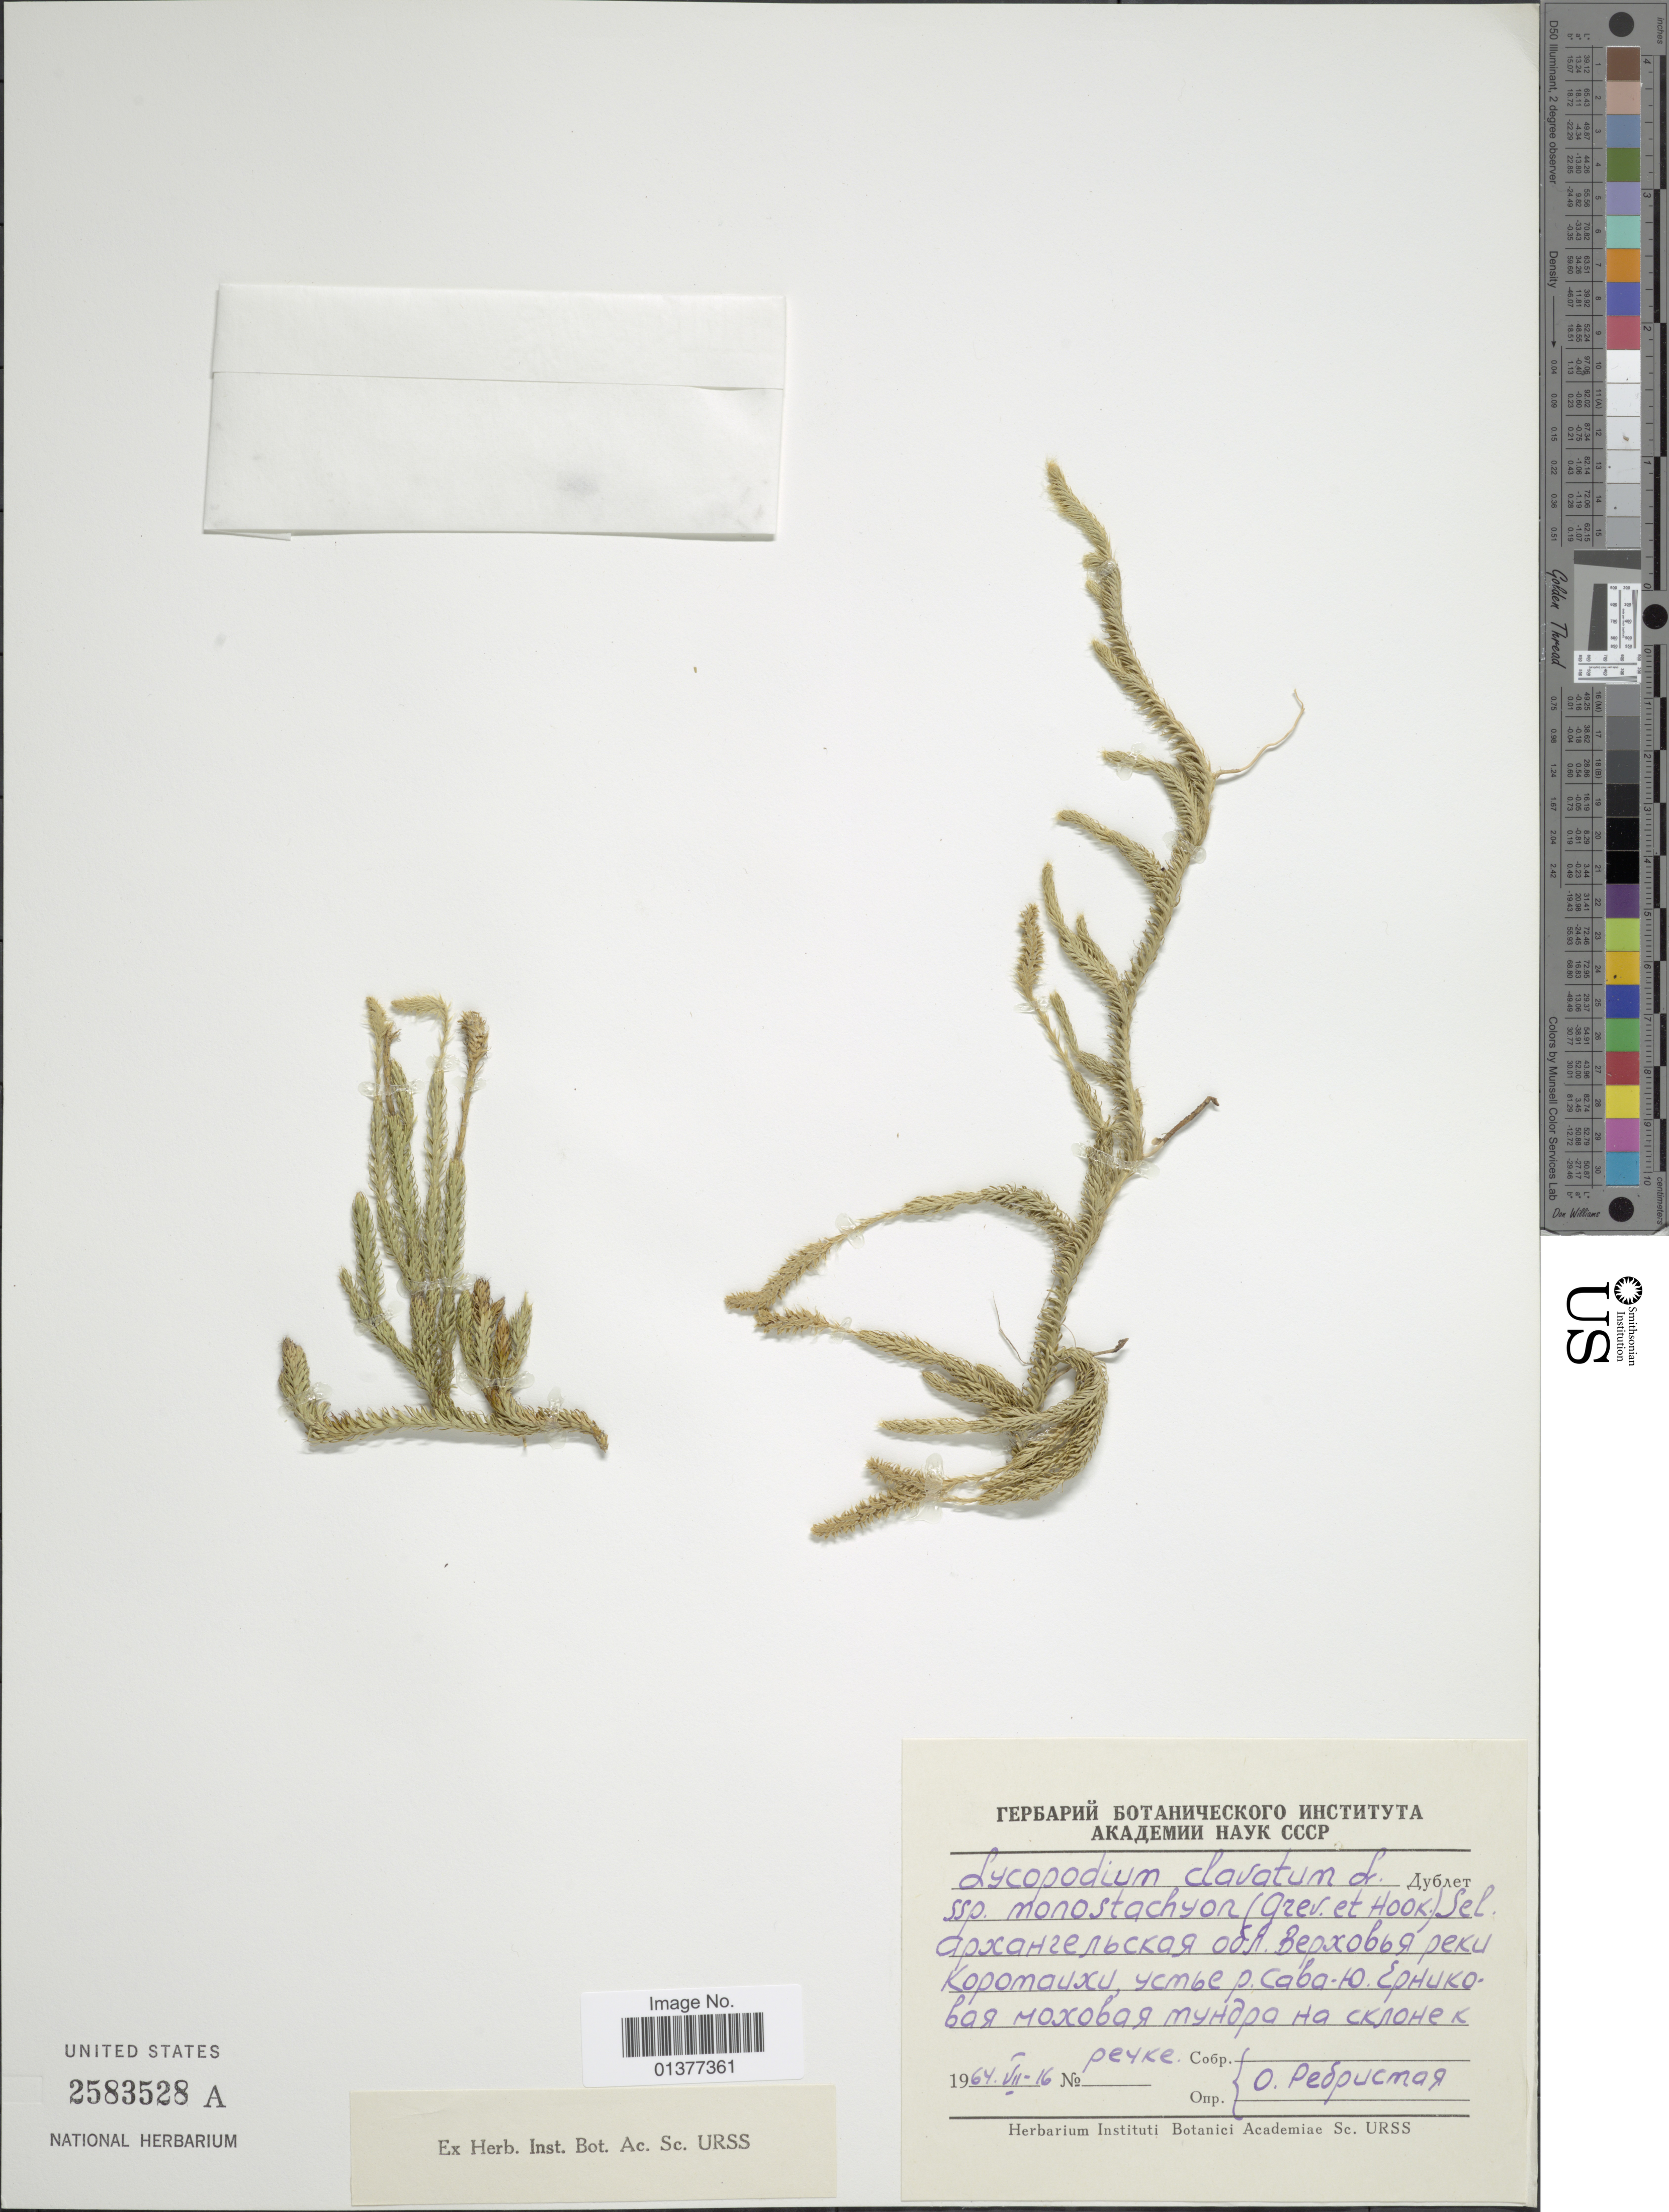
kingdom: Plantae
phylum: Tracheophyta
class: Lycopodiopsida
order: Lycopodiales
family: Lycopodiaceae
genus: Lycopodium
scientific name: Lycopodium clavatum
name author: L.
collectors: O. Rebristaya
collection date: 1964-07-16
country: Russian Federation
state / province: Arkhangelsk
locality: River Korotaikha, mouth of river Sava-U.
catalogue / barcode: US 2583528A